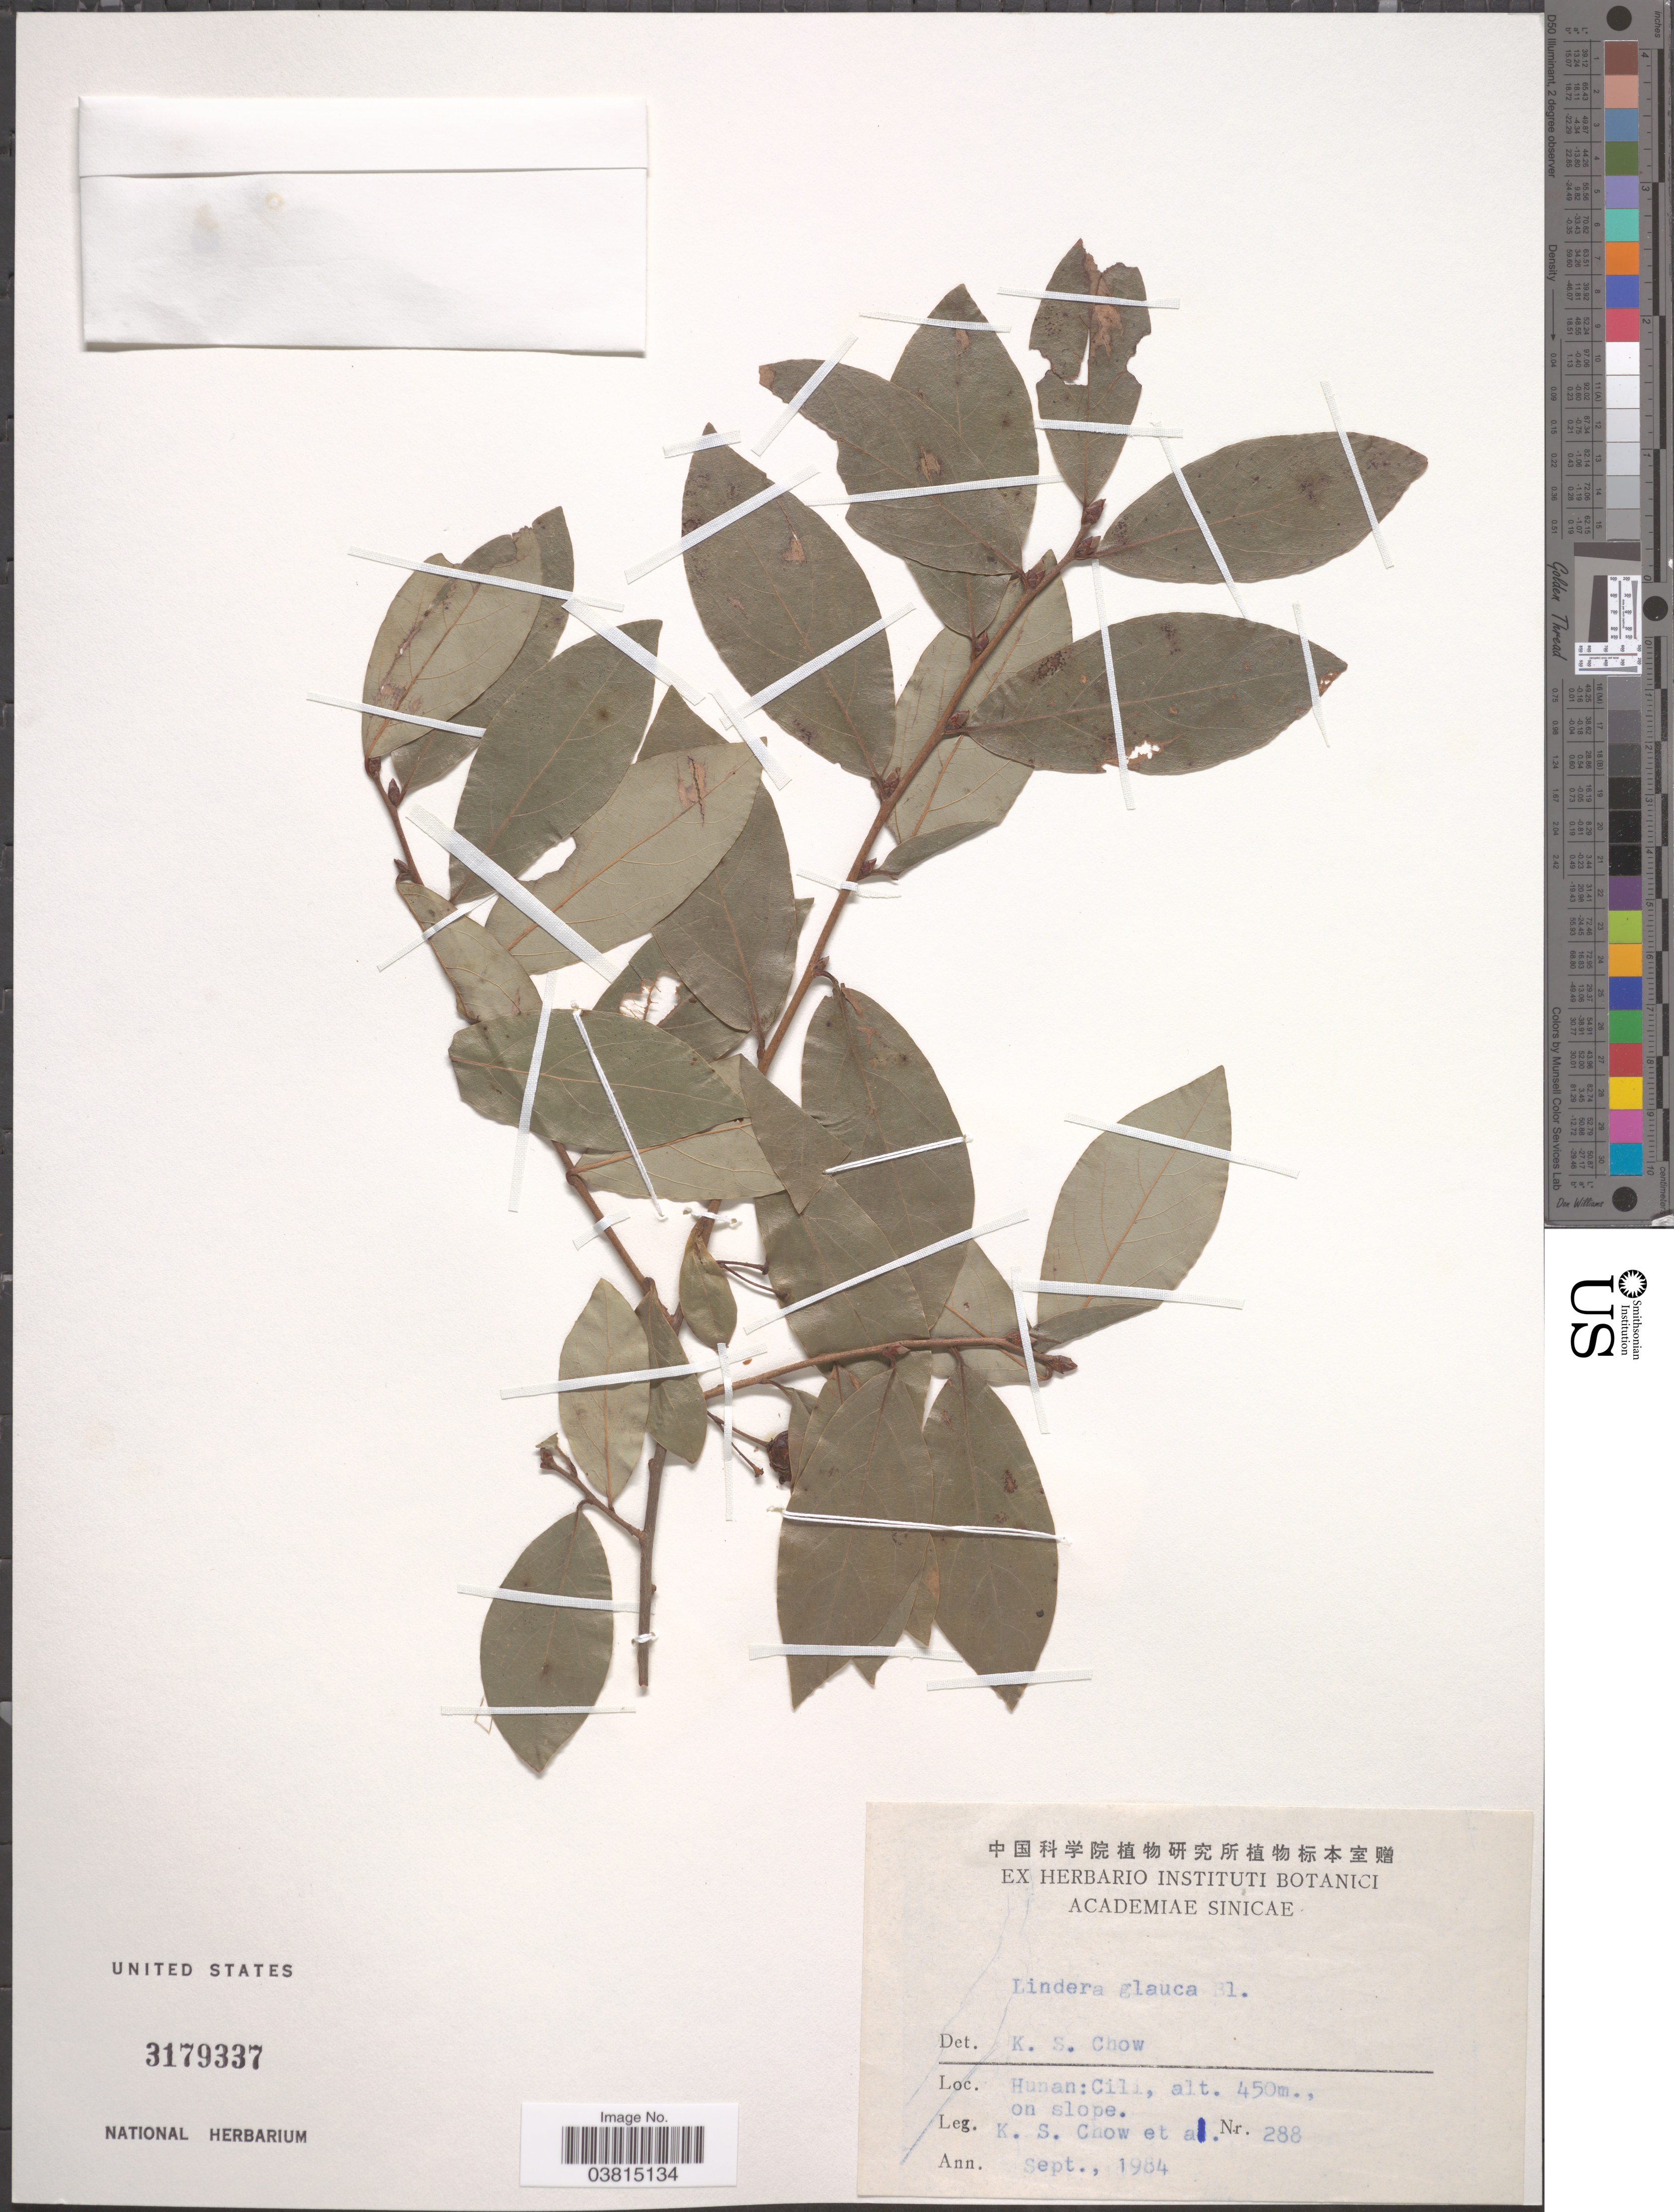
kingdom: Plantae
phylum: Tracheophyta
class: Magnoliopsida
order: Laurales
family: Lauraceae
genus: Lindera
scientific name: Lindera glauca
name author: (Siebold & Zucc.) Blume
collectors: K. S. Chow & et al.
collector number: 288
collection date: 1984-09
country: China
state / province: Hunan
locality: Cili.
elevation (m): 450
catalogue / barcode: US 3179337